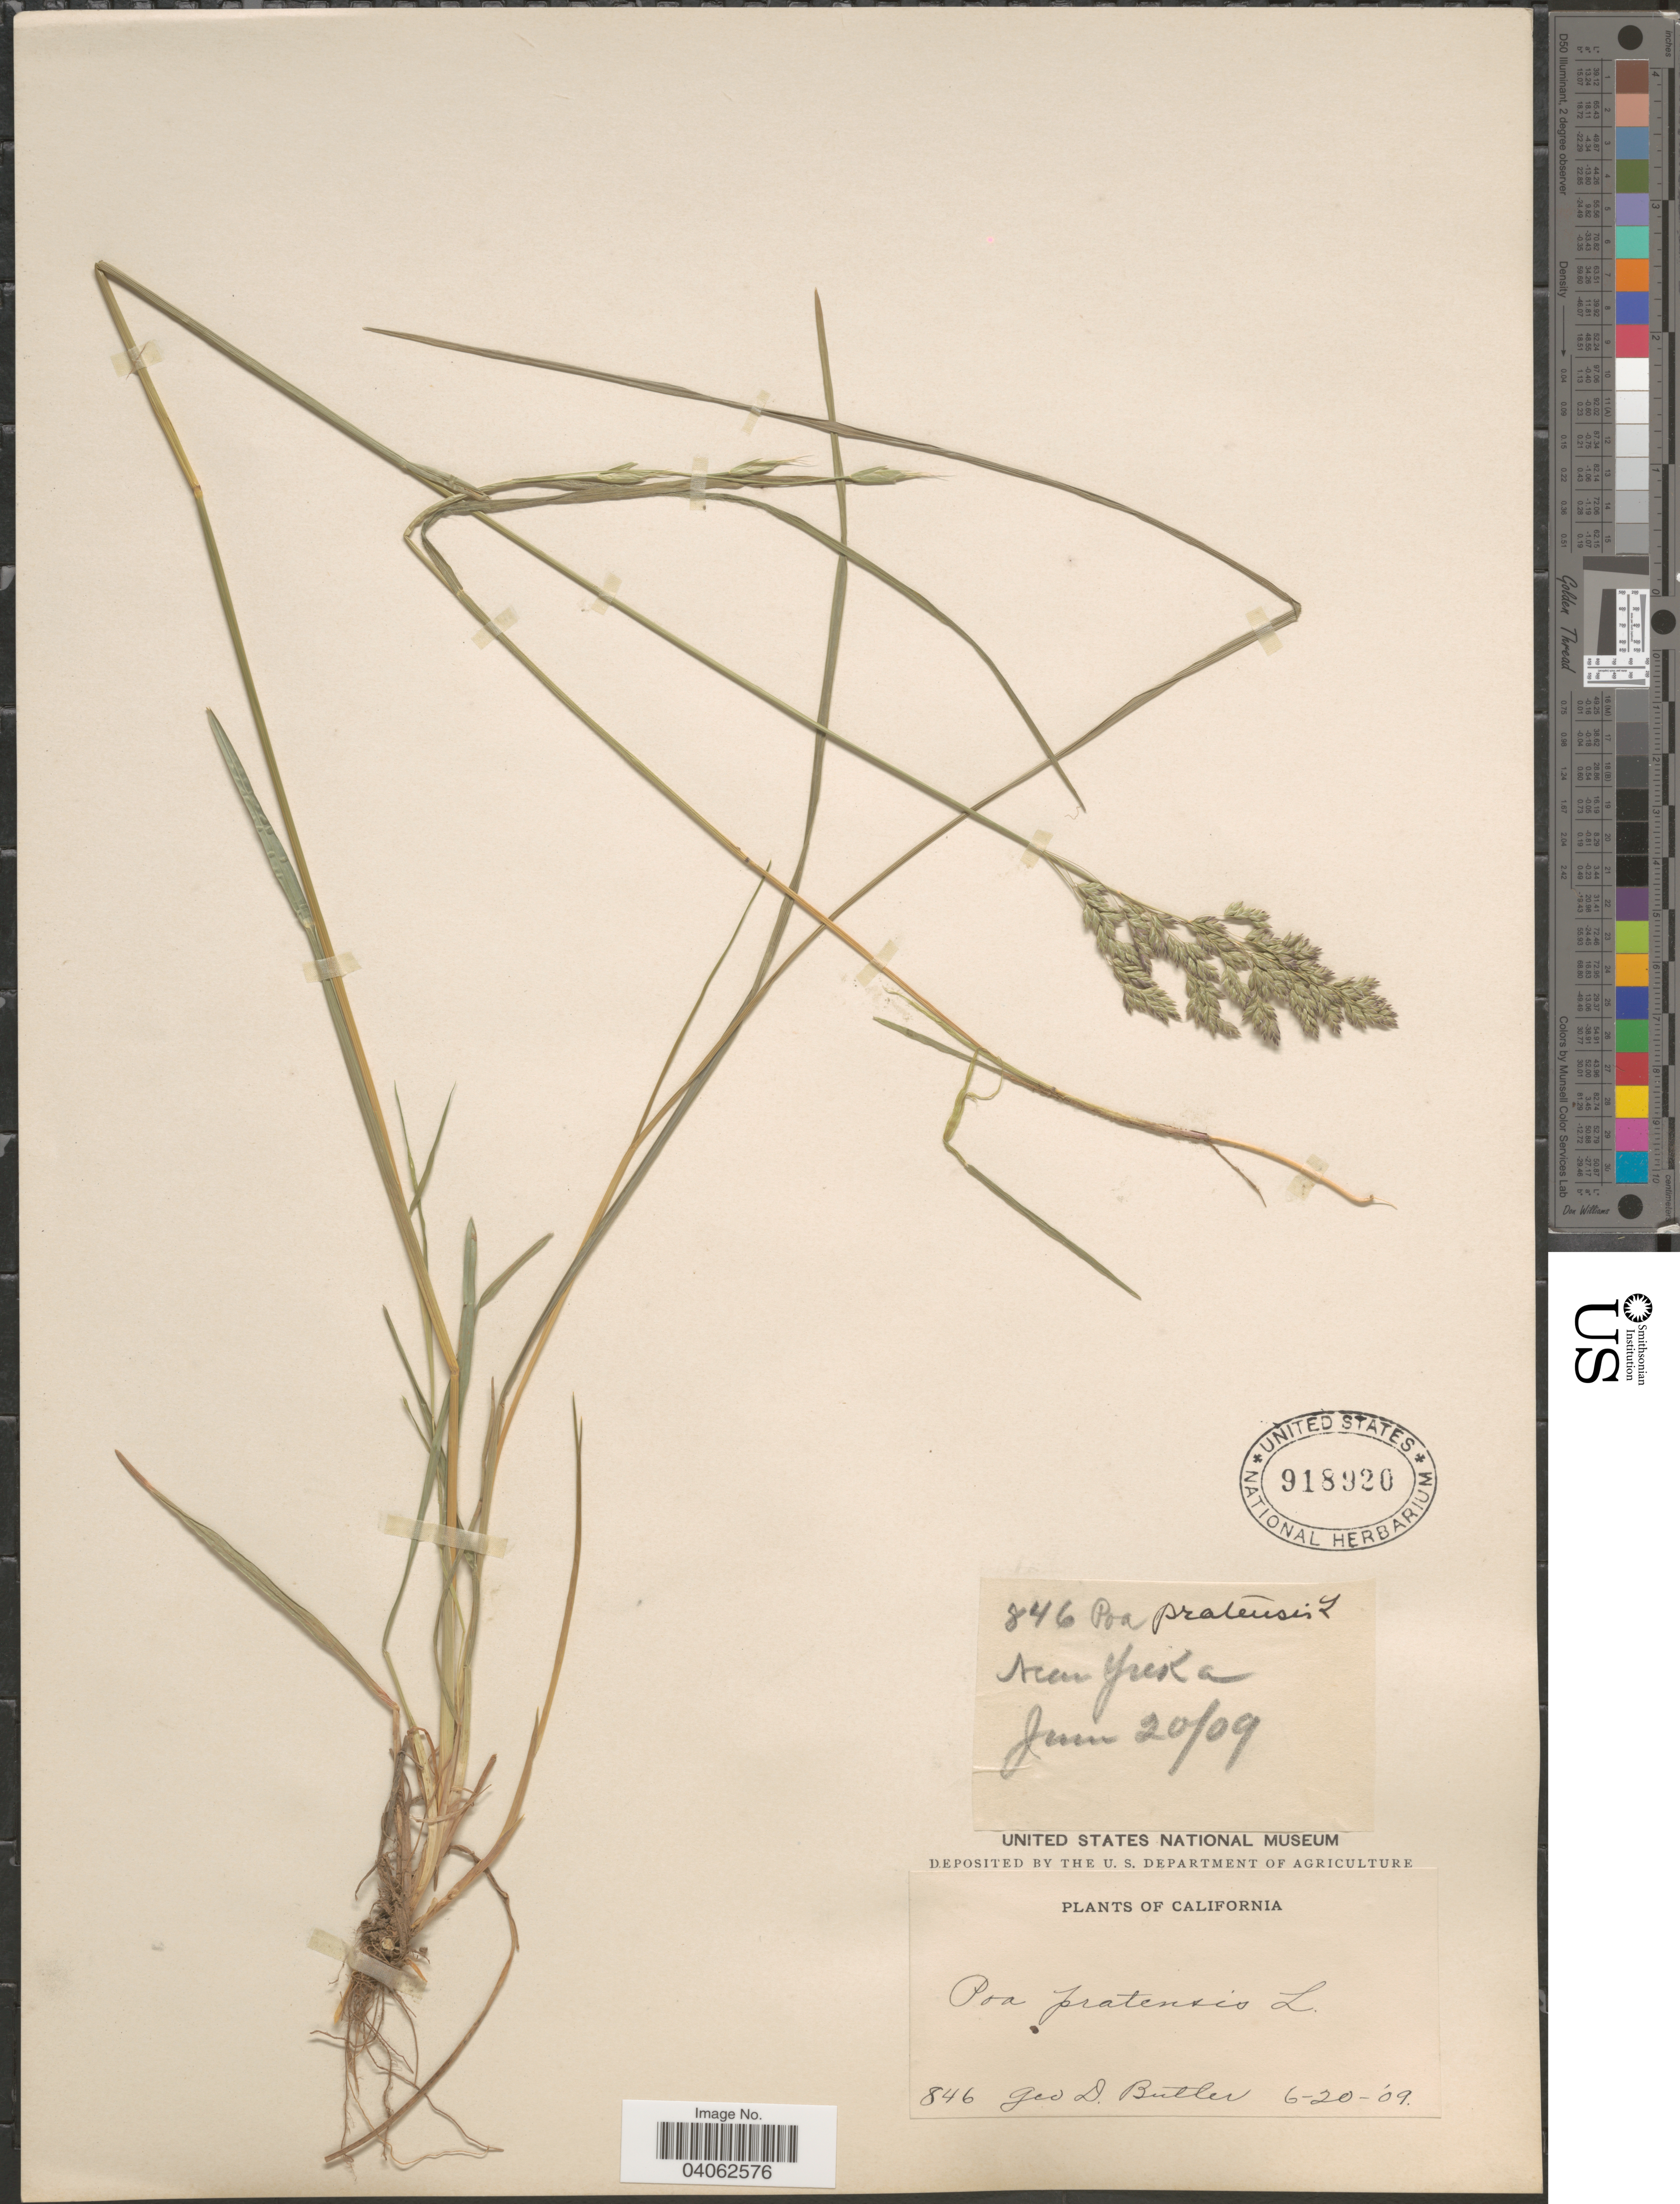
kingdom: Plantae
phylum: Tracheophyta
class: Liliopsida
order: Poales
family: Poaceae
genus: Poa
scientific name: Poa pratensis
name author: L.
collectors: G. D. Butler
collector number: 846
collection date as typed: Transcribed d/m/y: 20/6/9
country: United States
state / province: California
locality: Near Yreka.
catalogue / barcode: US 918920